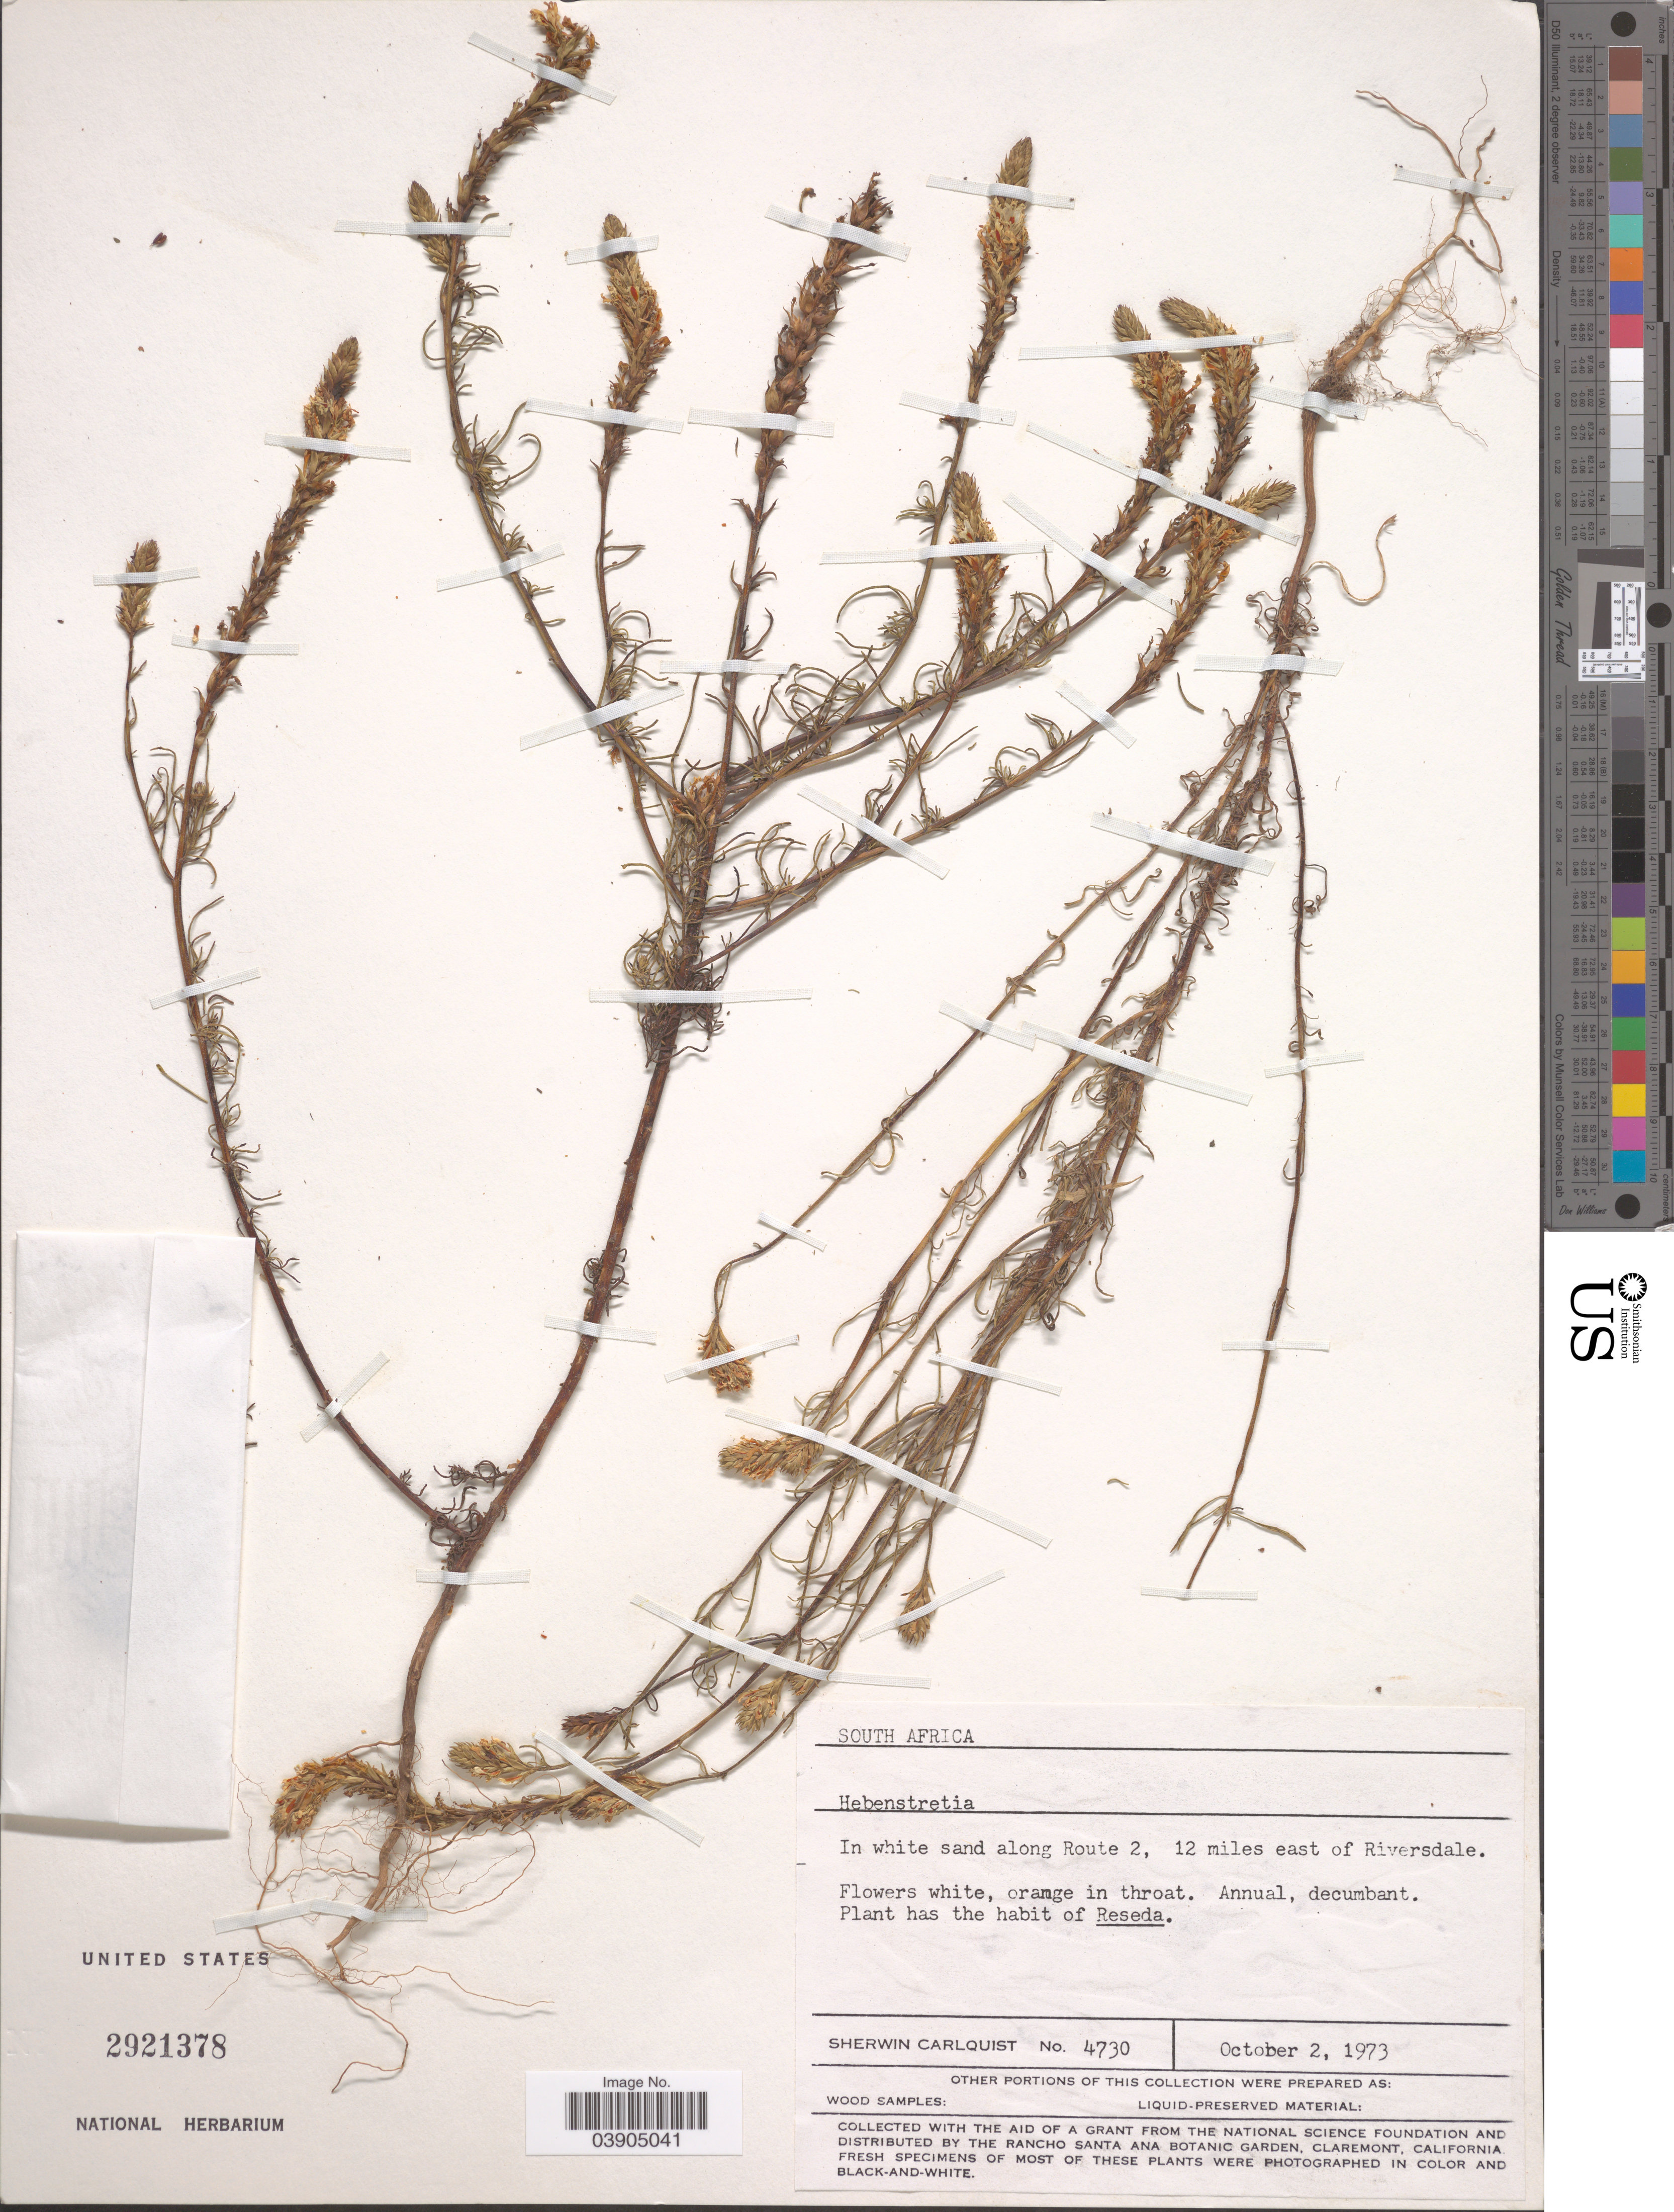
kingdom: Plantae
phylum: Tracheophyta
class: Magnoliopsida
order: Lamiales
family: Scrophulariaceae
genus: Hebenstretia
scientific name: Hebenstretia sp.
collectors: S. Carlquist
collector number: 4730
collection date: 1973-10-02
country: South Africa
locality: Along Route 2, 12 miles east of Riversdale.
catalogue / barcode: US 2921378